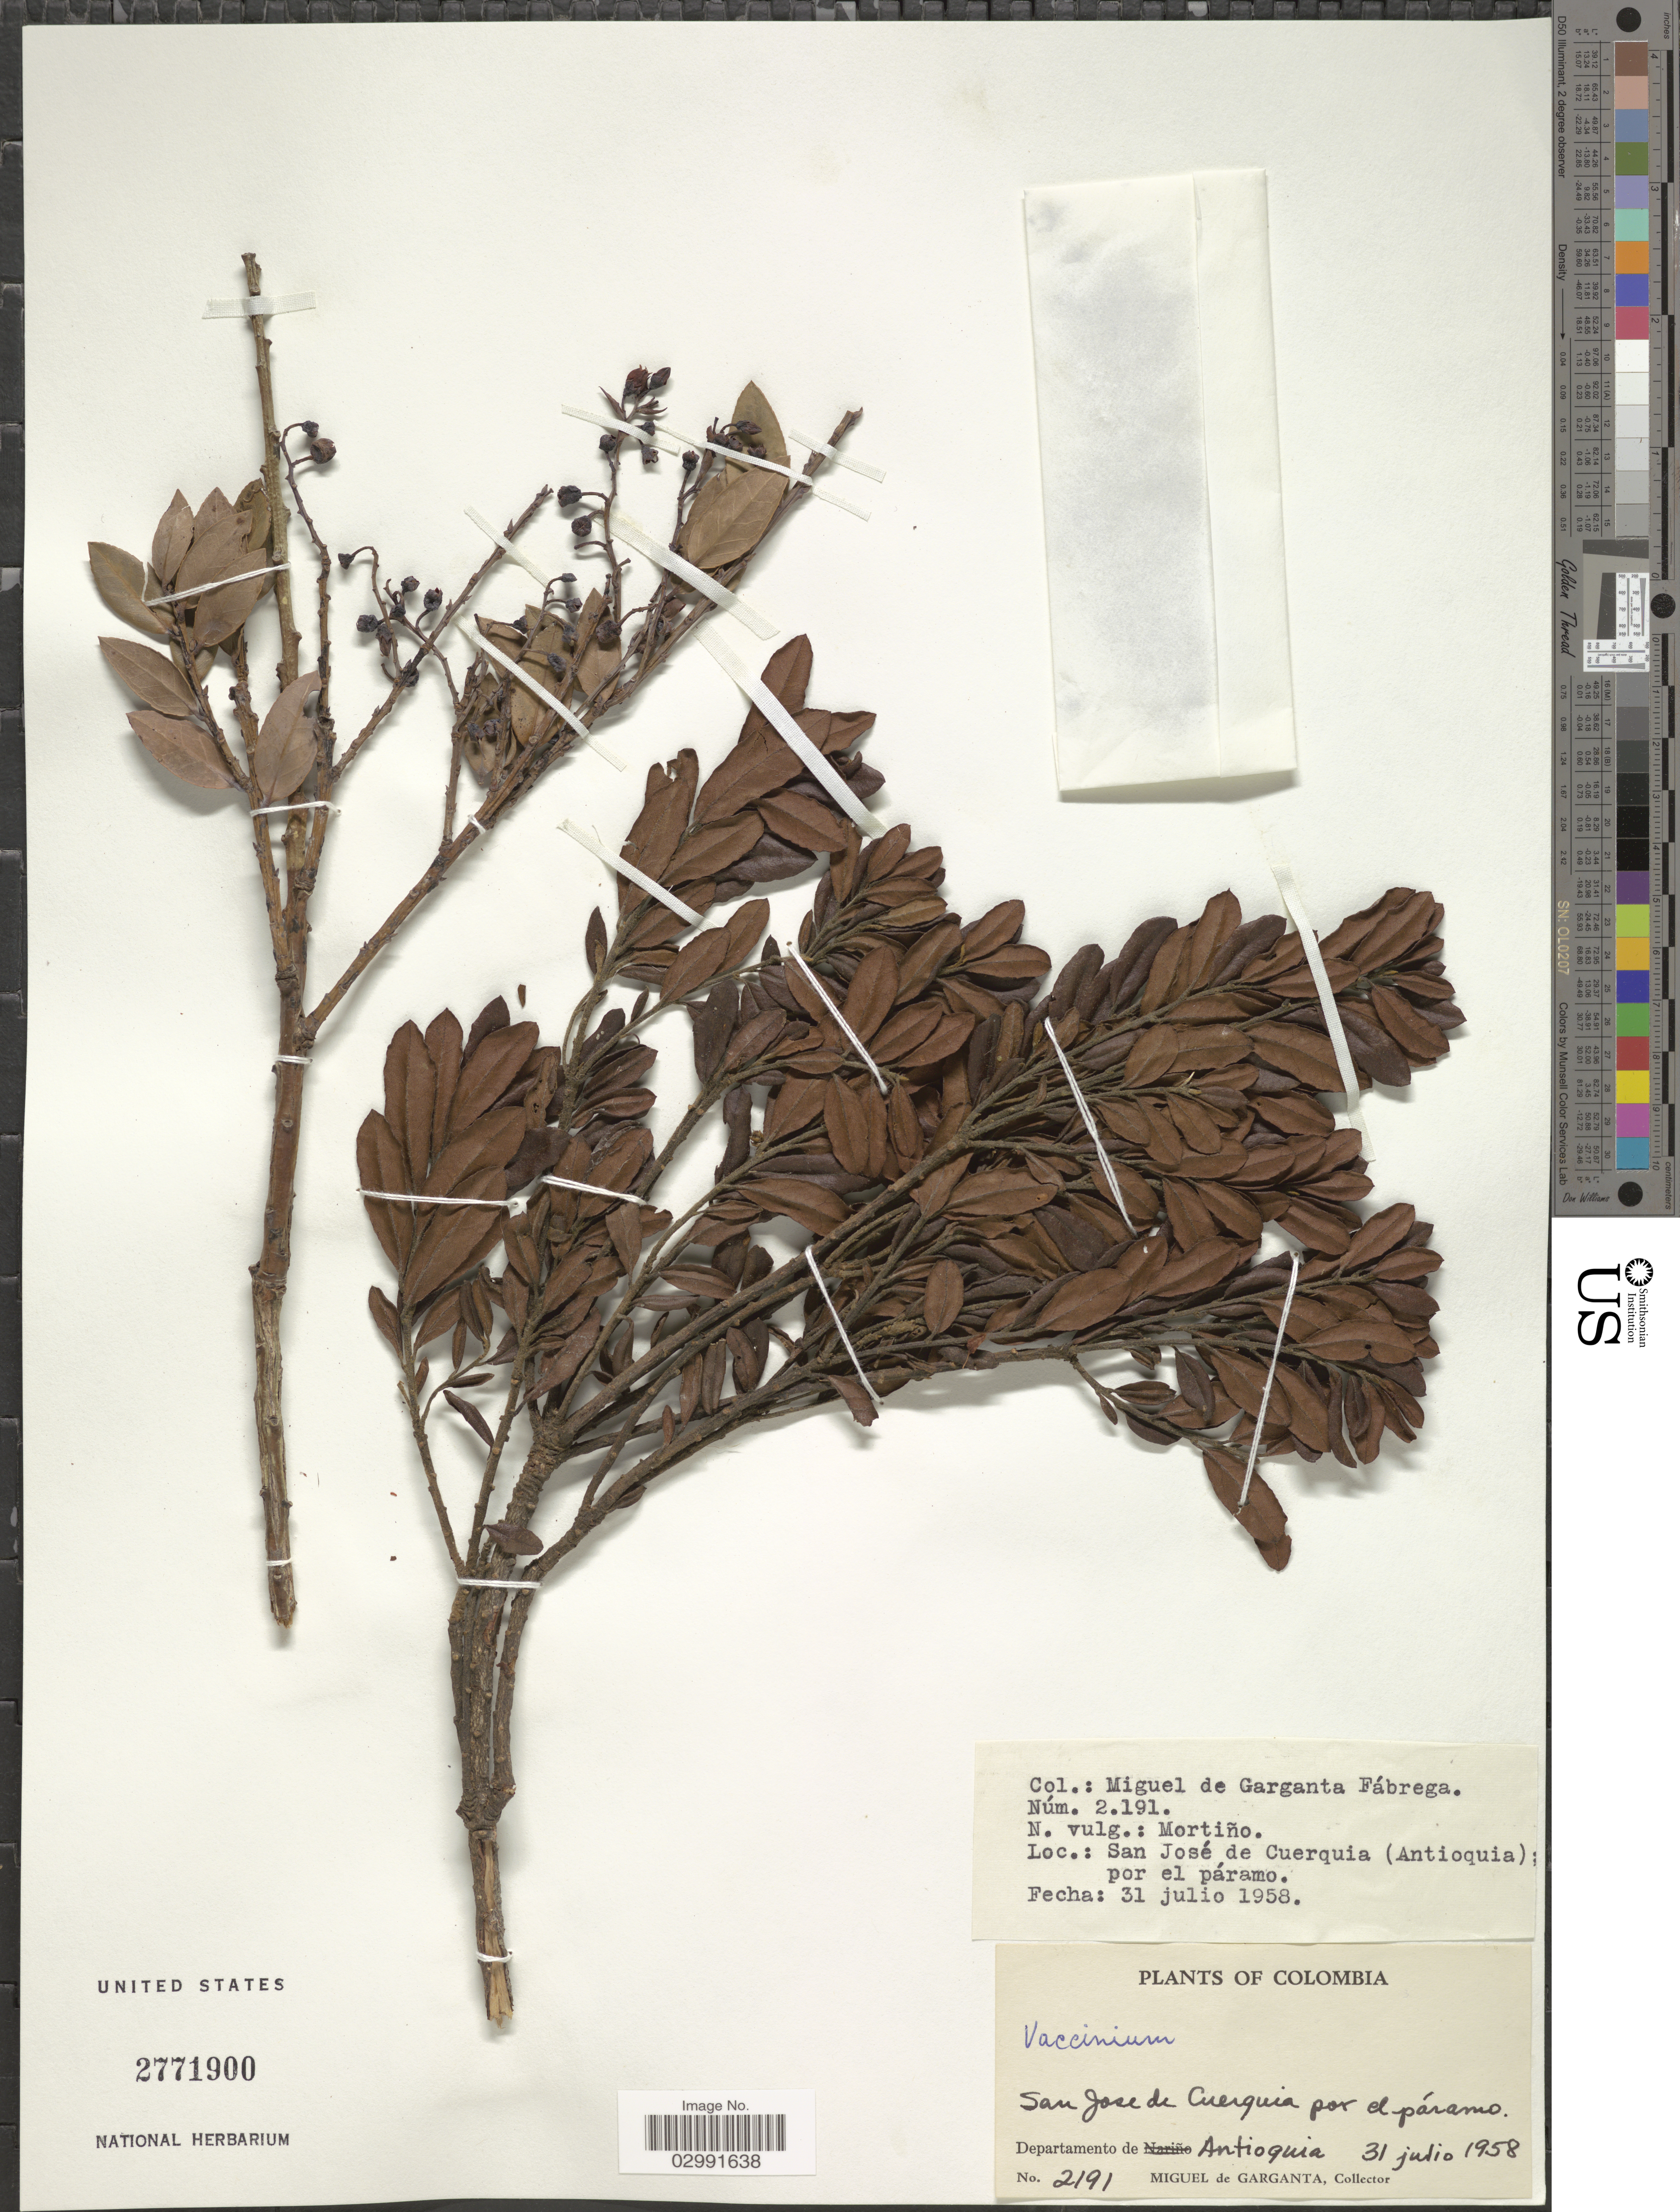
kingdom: Plantae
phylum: Tracheophyta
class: Magnoliopsida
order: Ericales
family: Ericaceae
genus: Vaccinium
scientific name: Vaccinium sp.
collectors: M. Garganta-Fábrega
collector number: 2191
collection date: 1958-07-31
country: Colombia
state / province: Antioquia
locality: San José de Cuerquia: por el páramo. Department de Antioquia.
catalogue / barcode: US 2771900